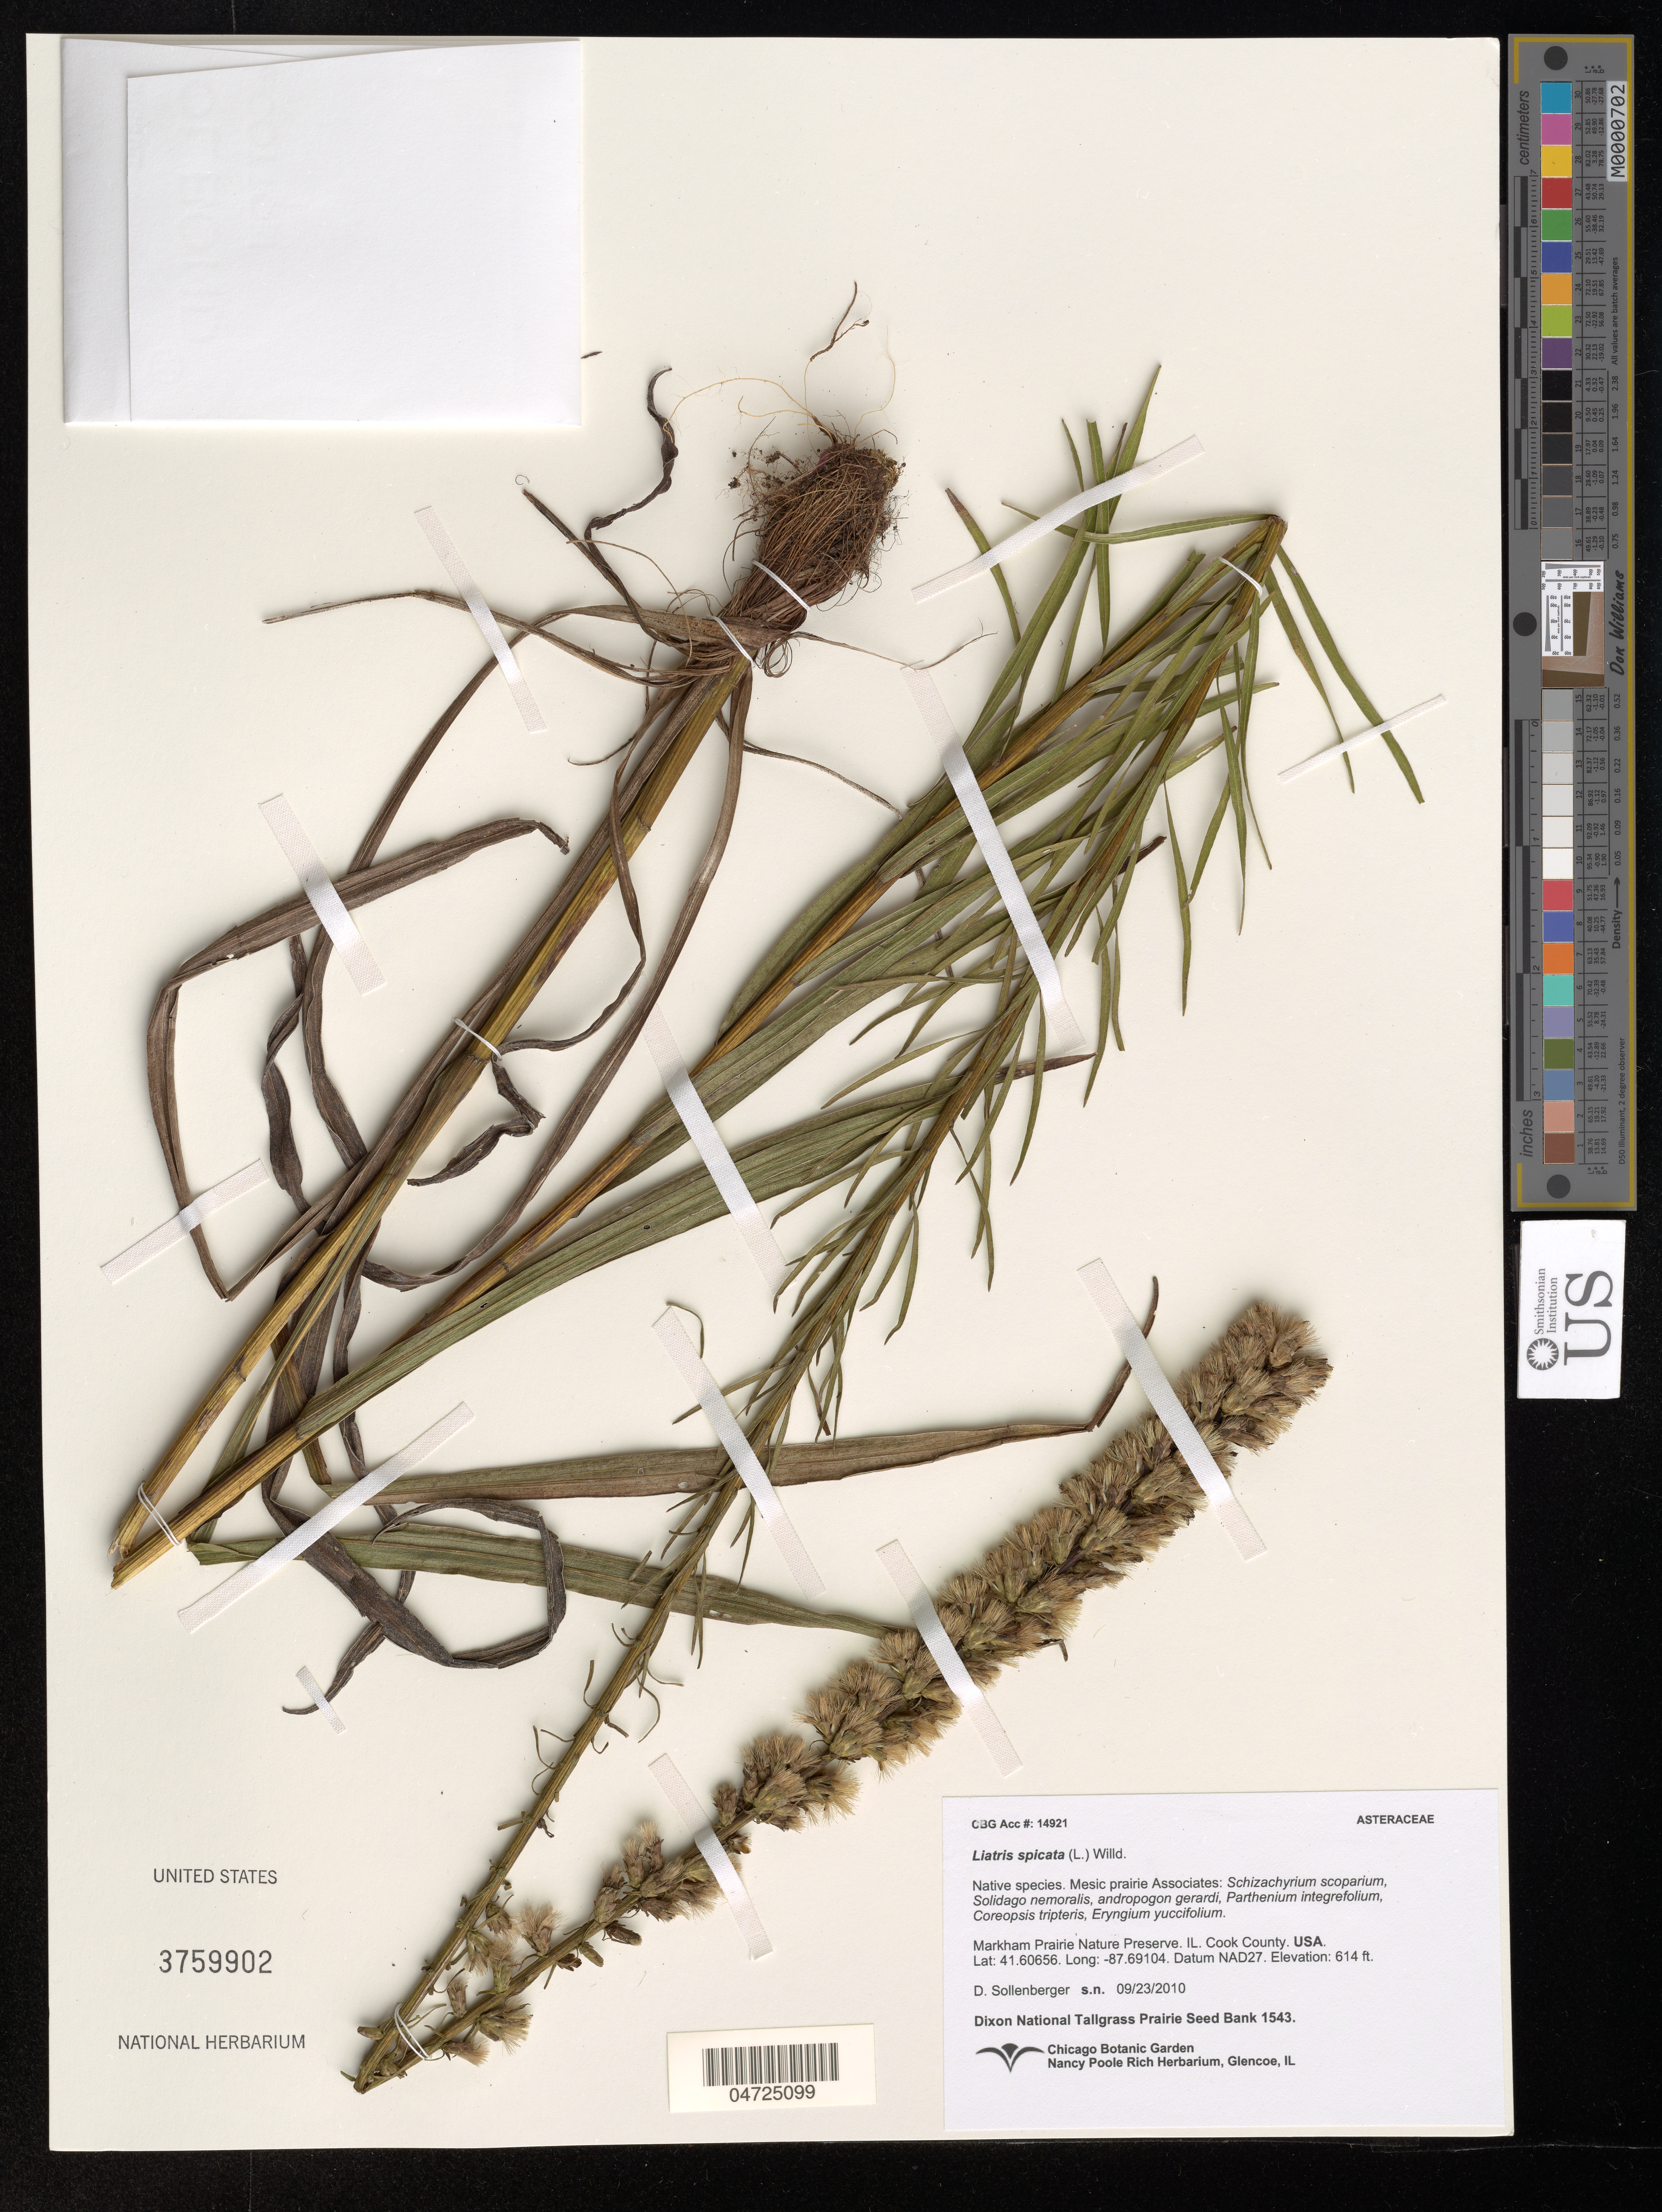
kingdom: Plantae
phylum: Tracheophyta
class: Magnoliopsida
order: Asterales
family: Asteraceae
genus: Liatris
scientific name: Liatris spicata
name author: (L.) Willd.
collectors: D. Sollenberger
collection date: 2010-09-23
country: United States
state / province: Illinois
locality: Markham Prairie Nature Preserve. IL. Cook County. Datum NAD27.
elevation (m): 187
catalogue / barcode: US 3759902